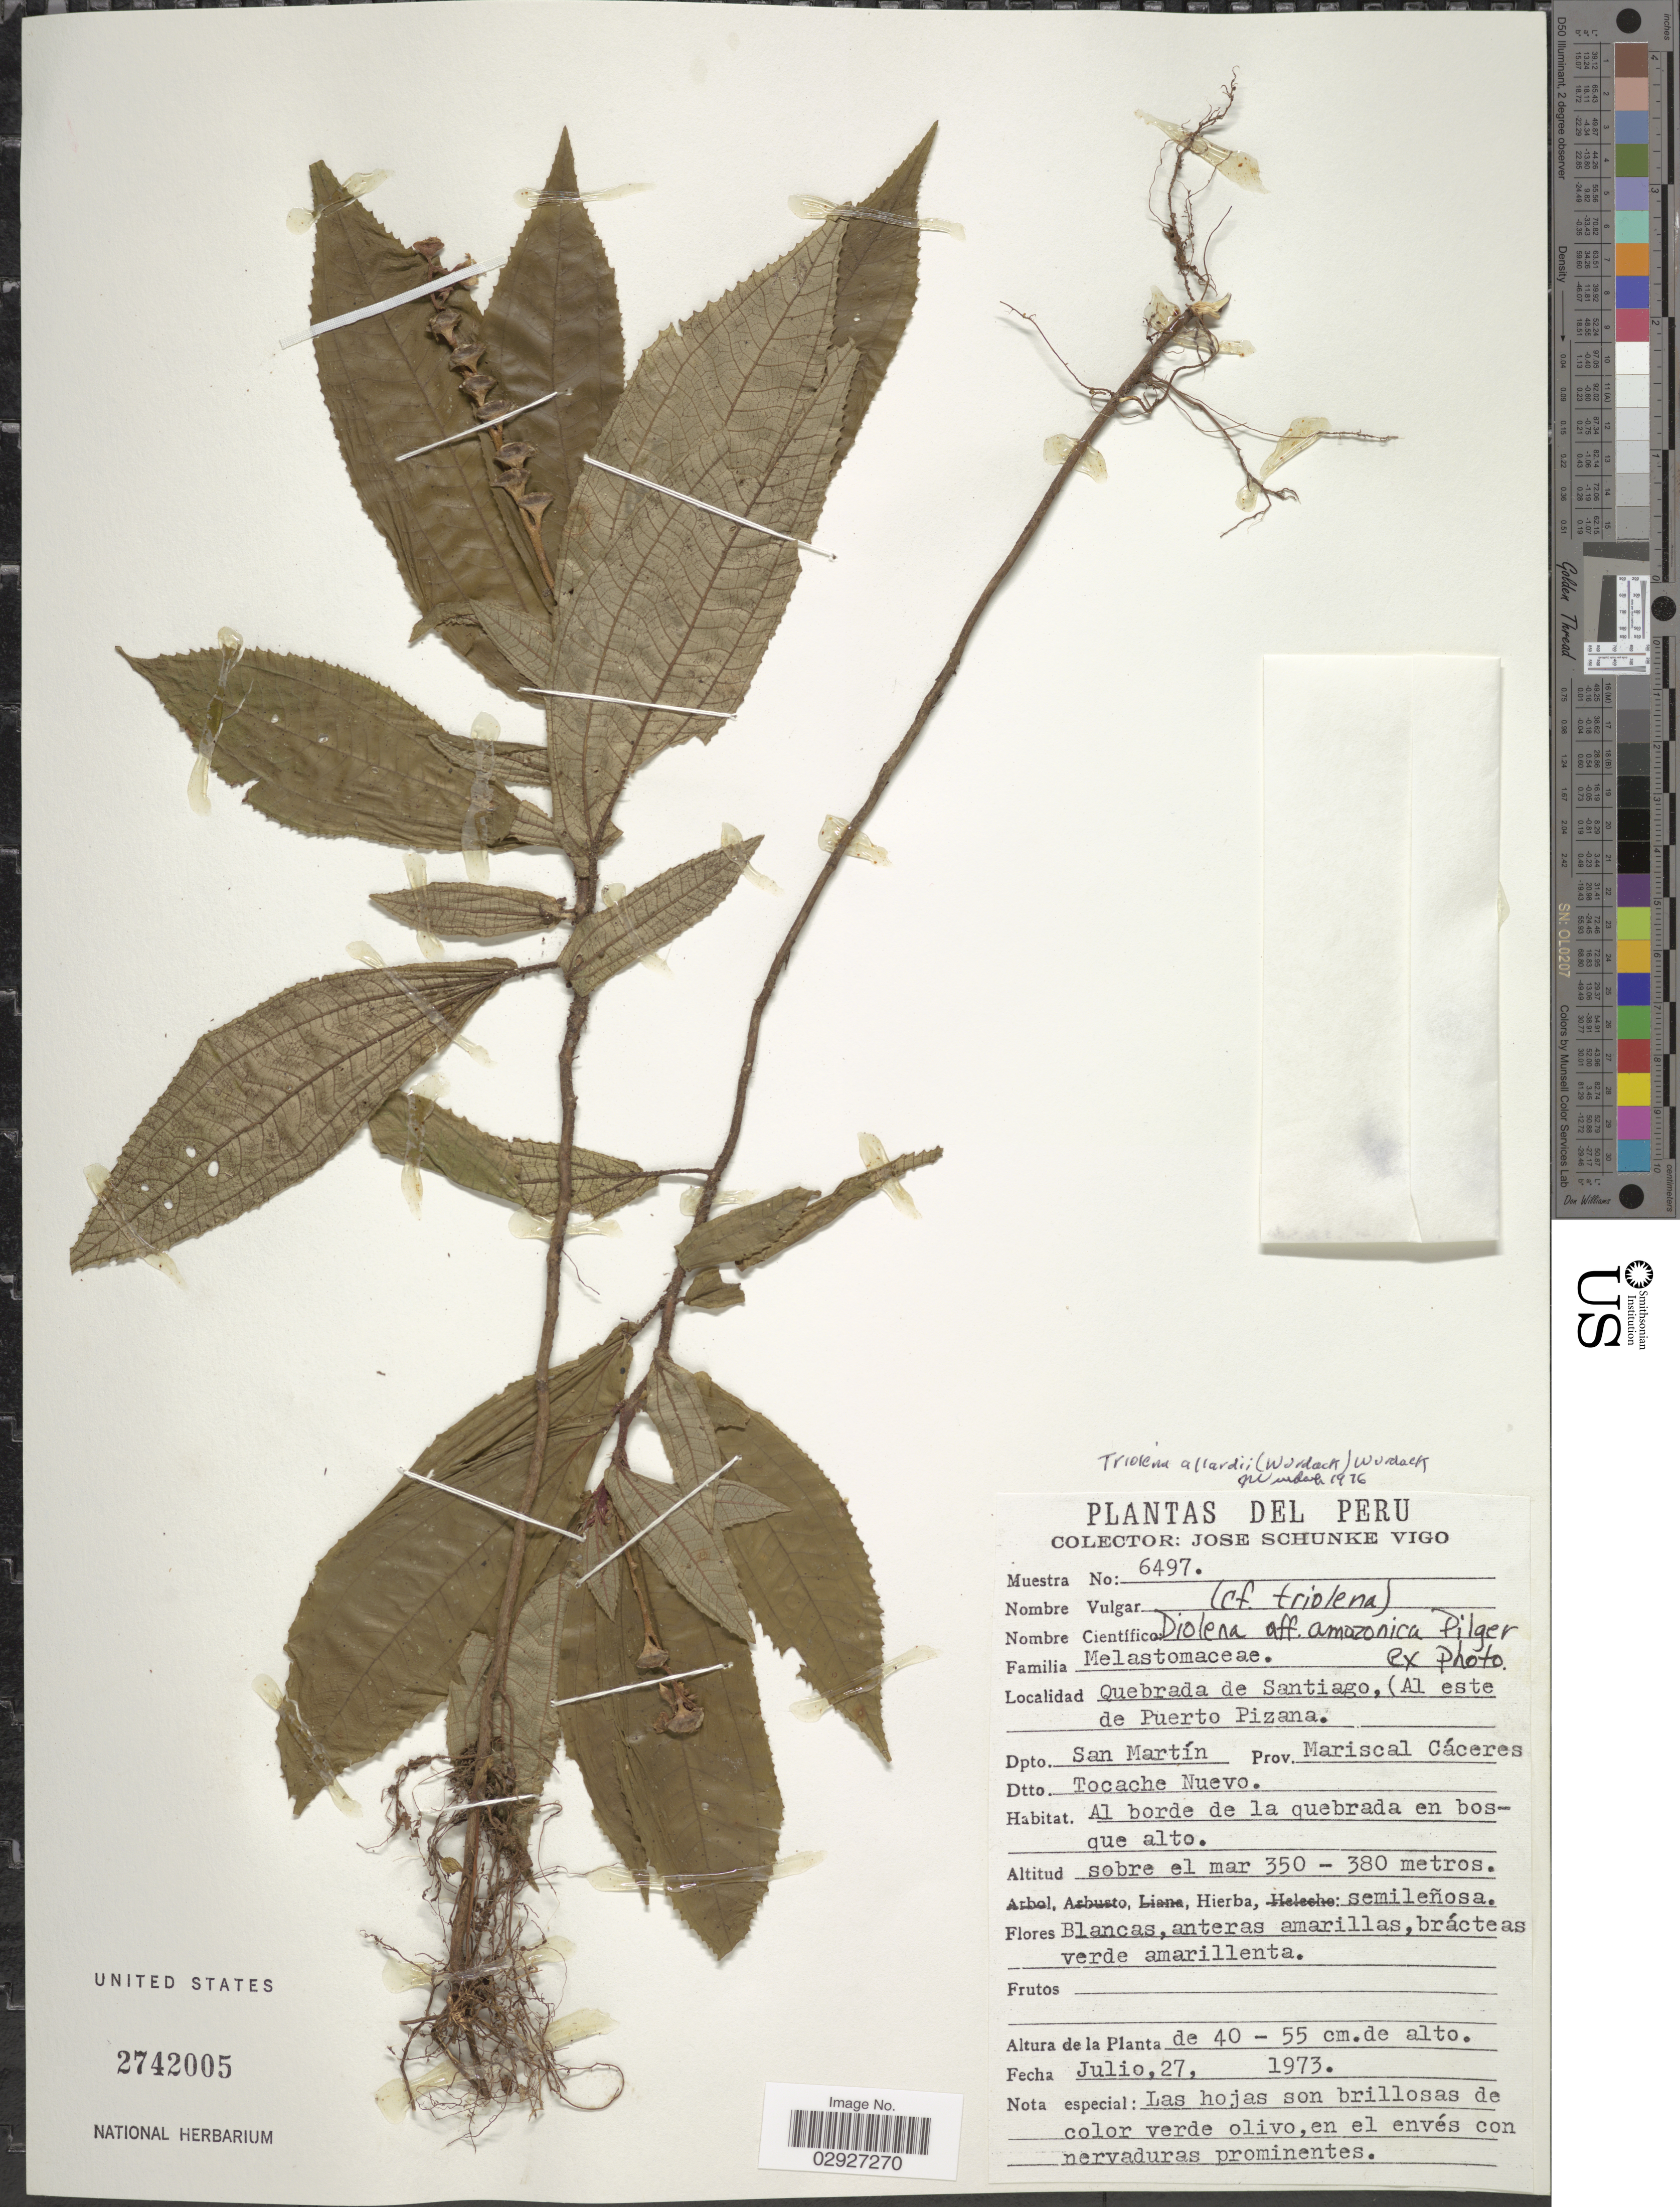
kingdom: Plantae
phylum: Tracheophyta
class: Magnoliopsida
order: Myrtales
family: Melastomataceae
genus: Triolena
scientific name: Triolena allardii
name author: (Wurdack) Wurdack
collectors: J. Schunke Vigo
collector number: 6497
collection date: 1973-07-27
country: Peru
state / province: San Martín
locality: Dpto. San Martín, Prov. Mariscal Cáceres, Dtto. Tocache Nuevo, Quebrada de Santiago, (Al este de Puerto Pizana).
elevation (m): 350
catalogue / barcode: US 2742005